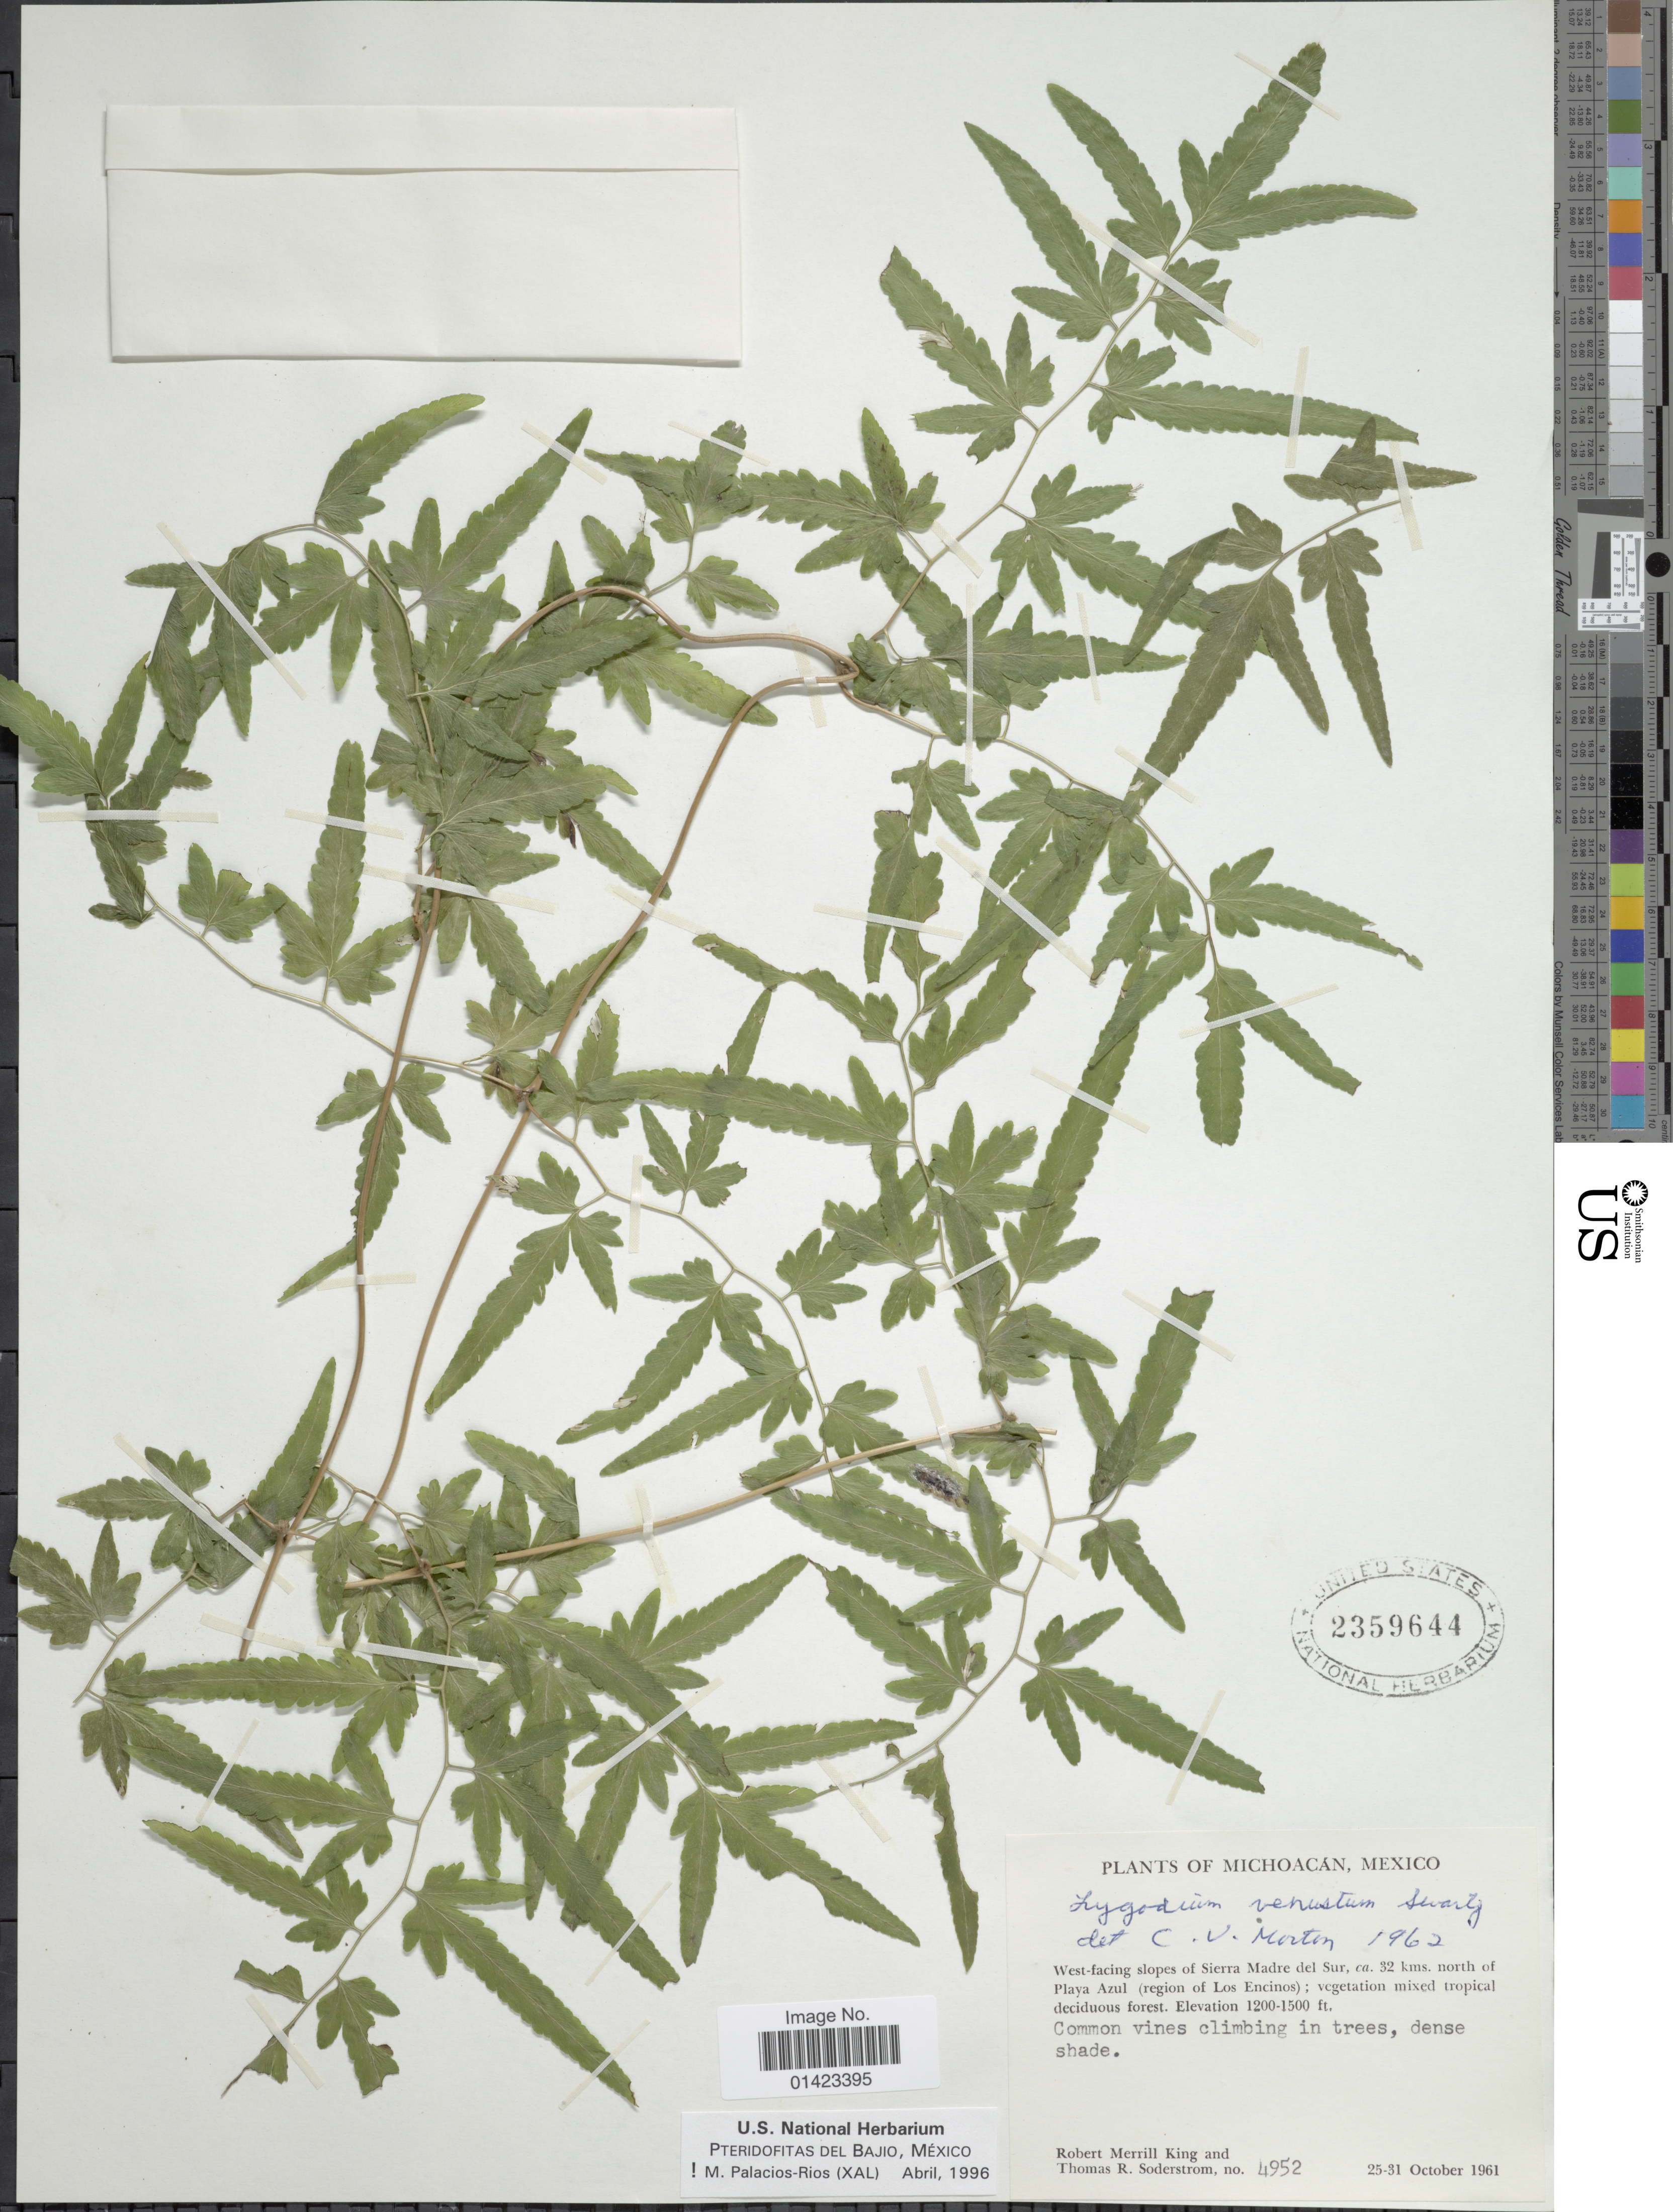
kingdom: Plantae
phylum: Tracheophyta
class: Polypodiopsida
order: Schizaeales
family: Lygodiaceae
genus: Lygodium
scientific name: Lygodium venustum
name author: Sw.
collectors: R. M. King & T. R. Soderstrom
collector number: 4952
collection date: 1961-10-25/1961-10-31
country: Mexico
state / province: Michoacán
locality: Muchoacan, West-facing slopes of Sierra Madre del Sur, ca. 32kms. north of Playa Azul(region of Los Encinos)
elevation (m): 366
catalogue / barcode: US 2359644